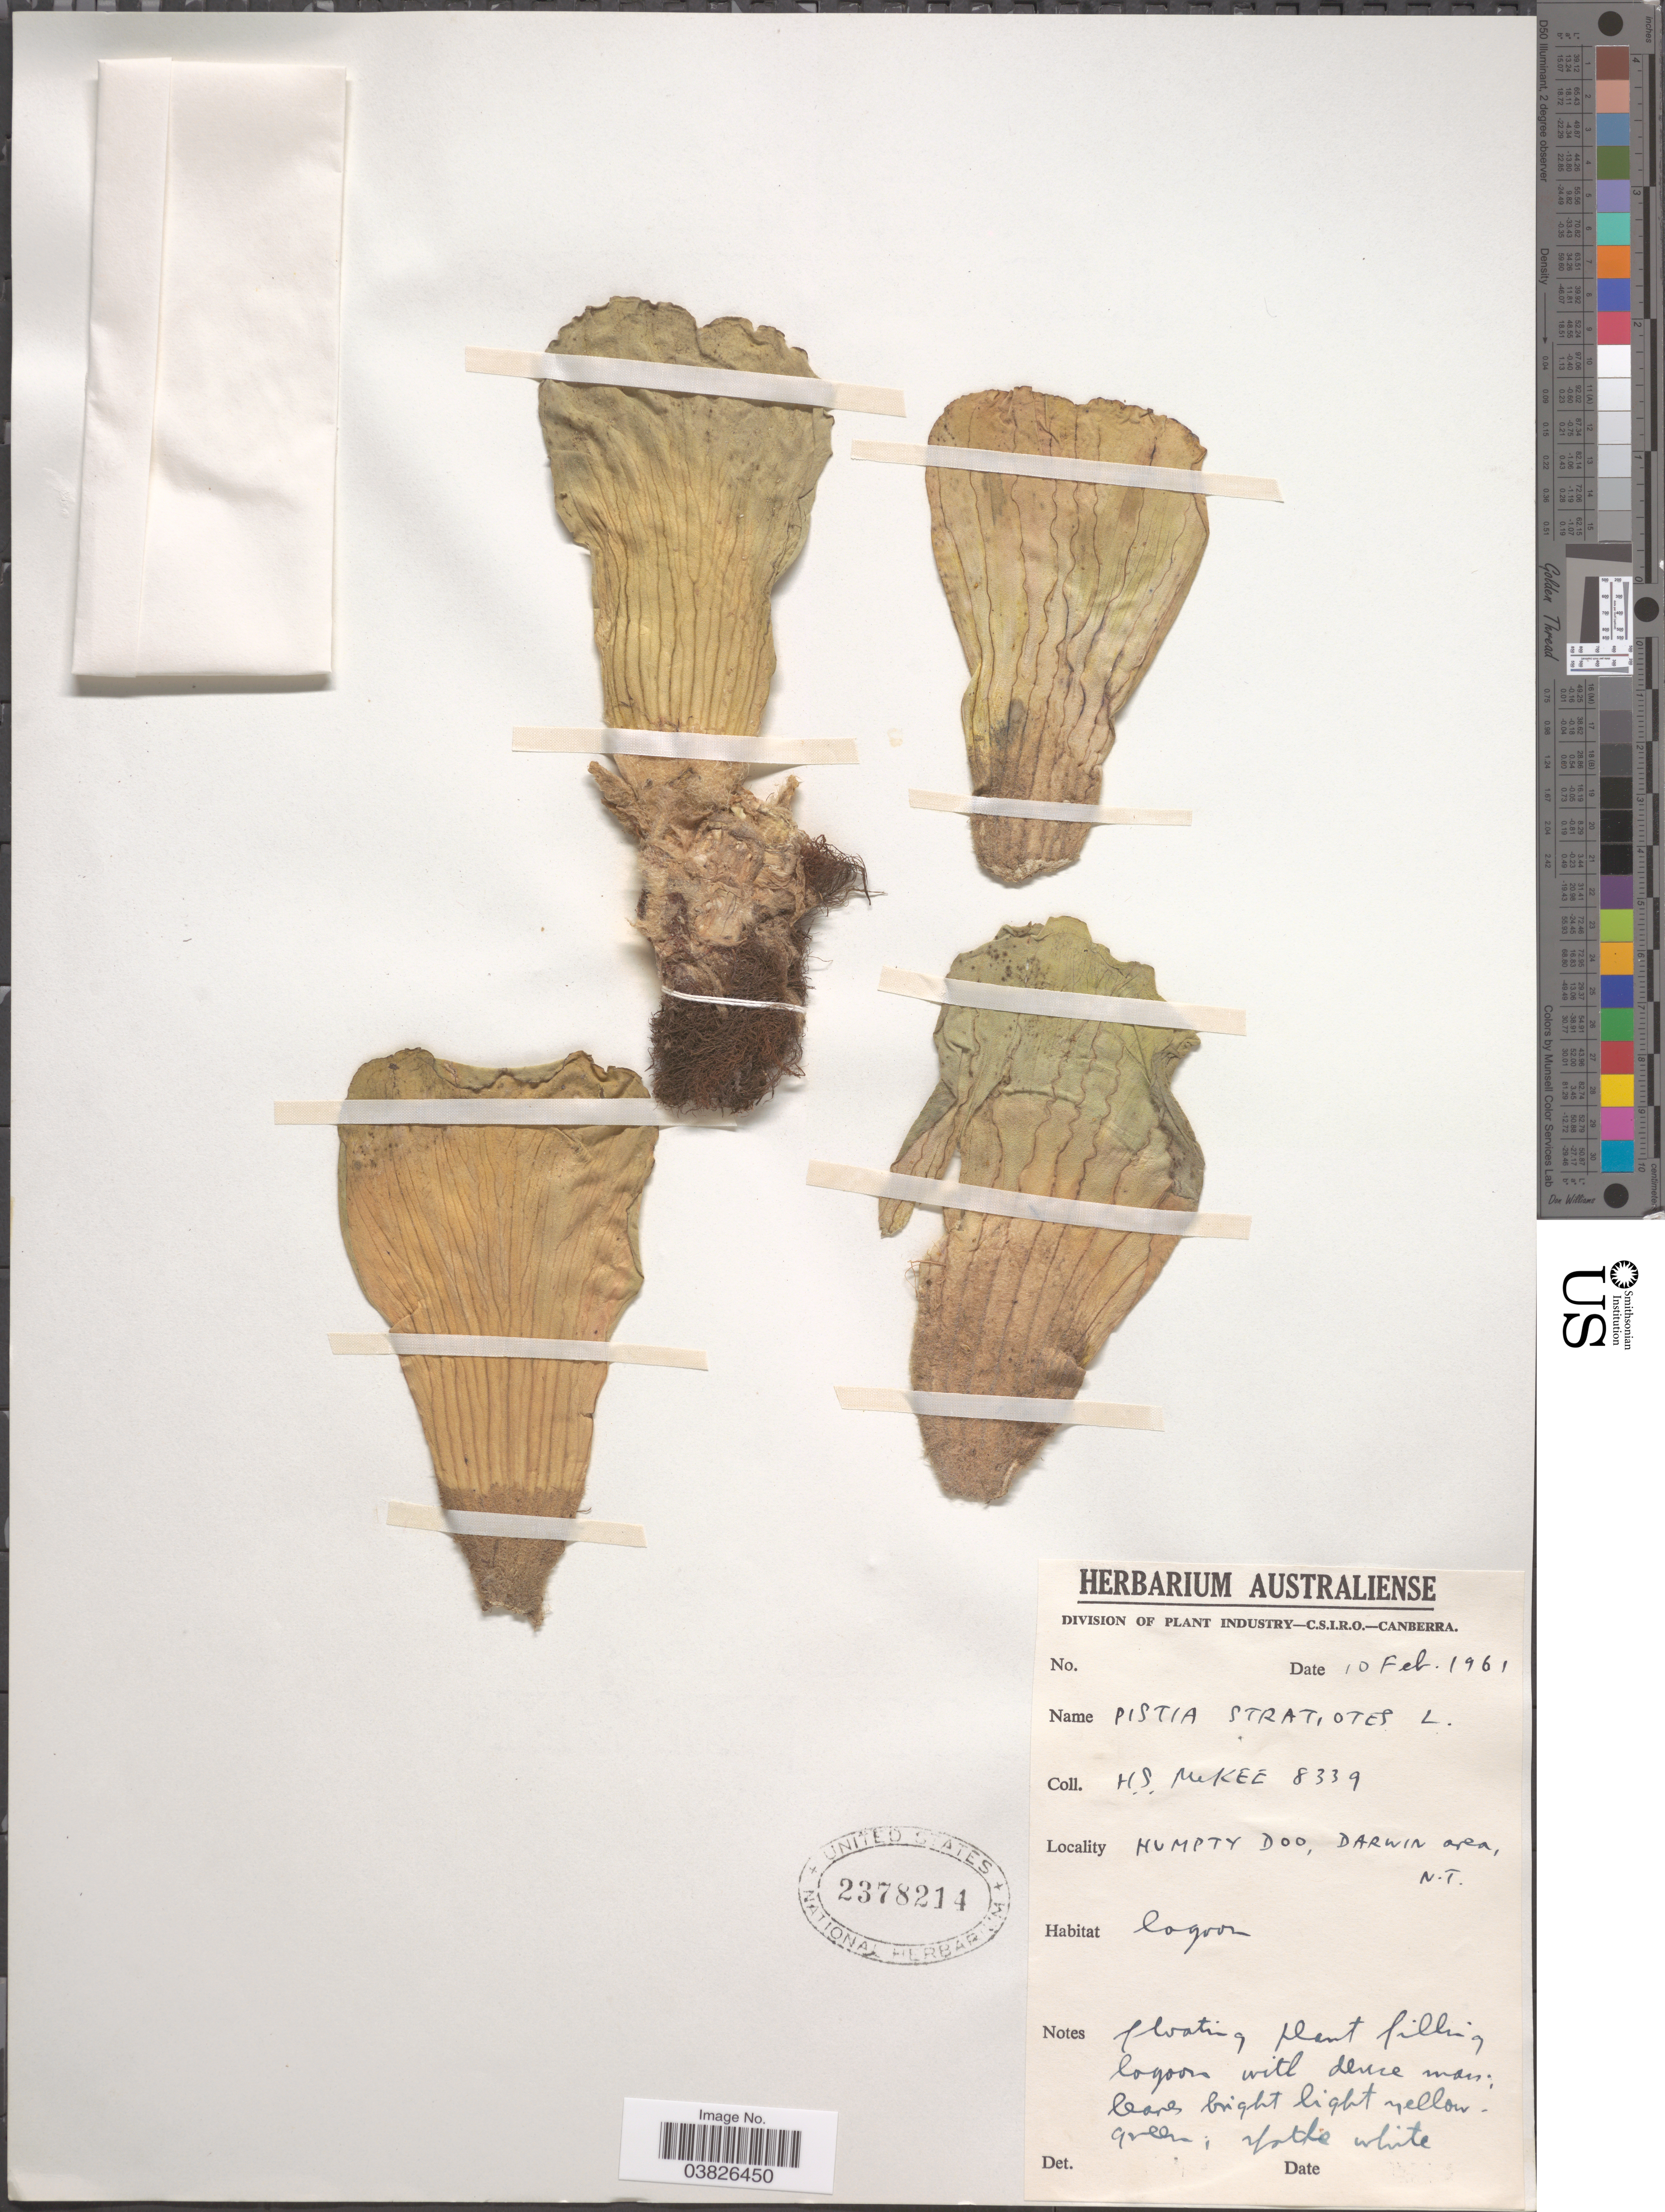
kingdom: Plantae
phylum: Tracheophyta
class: Liliopsida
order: Alismatales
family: Araceae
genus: Pistia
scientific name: Pistia stratiotes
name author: L.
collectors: H. S. McKee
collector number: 8339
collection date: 1961-02-10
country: Australia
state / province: Northern Territory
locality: Humpty Doo, Darwin area, N.T. Lagoon.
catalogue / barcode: US 2378214